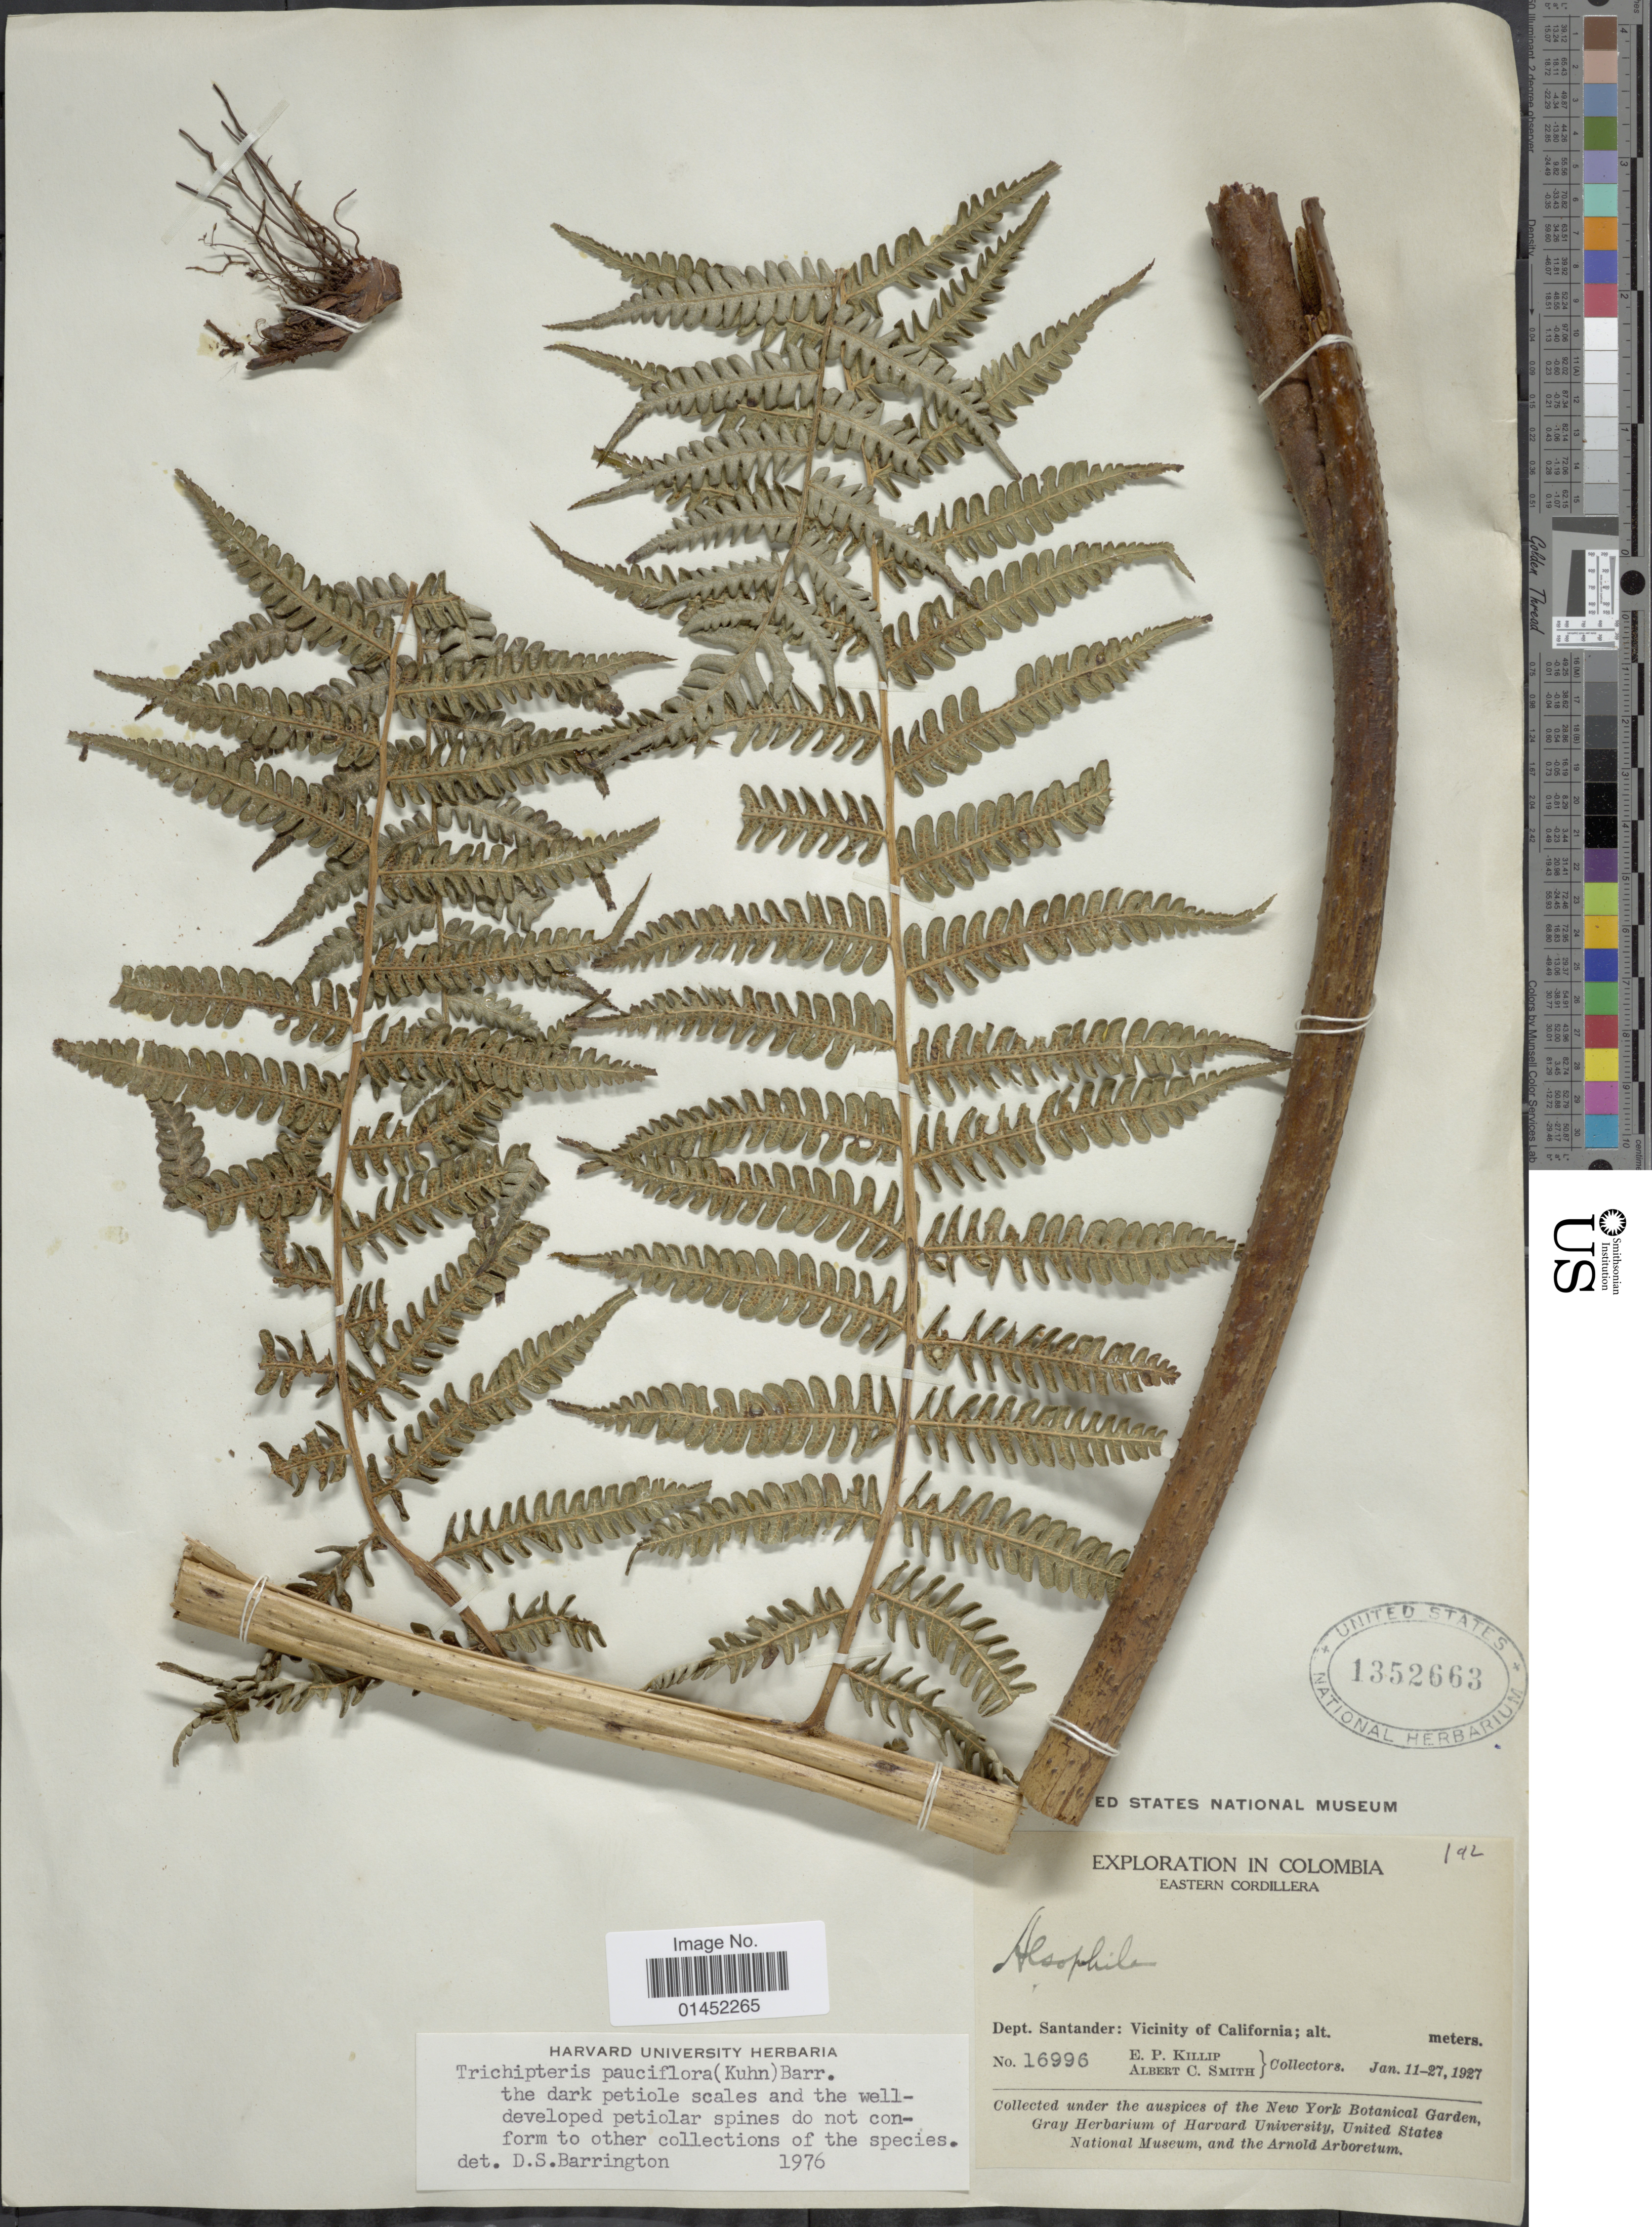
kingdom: Plantae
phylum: Tracheophyta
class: Polypodiopsida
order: Cyatheales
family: Cyatheaceae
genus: Cyathea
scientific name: Cyathea pauciflora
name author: (Kuhn) Lellinger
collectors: E. P. Killip & A. C. Smith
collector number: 16996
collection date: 1927-01-11/1927-01-27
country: Colombia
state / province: Santander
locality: Eastern Cordillera, Dept. Santander:Vicinity of California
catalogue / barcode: US 1352663